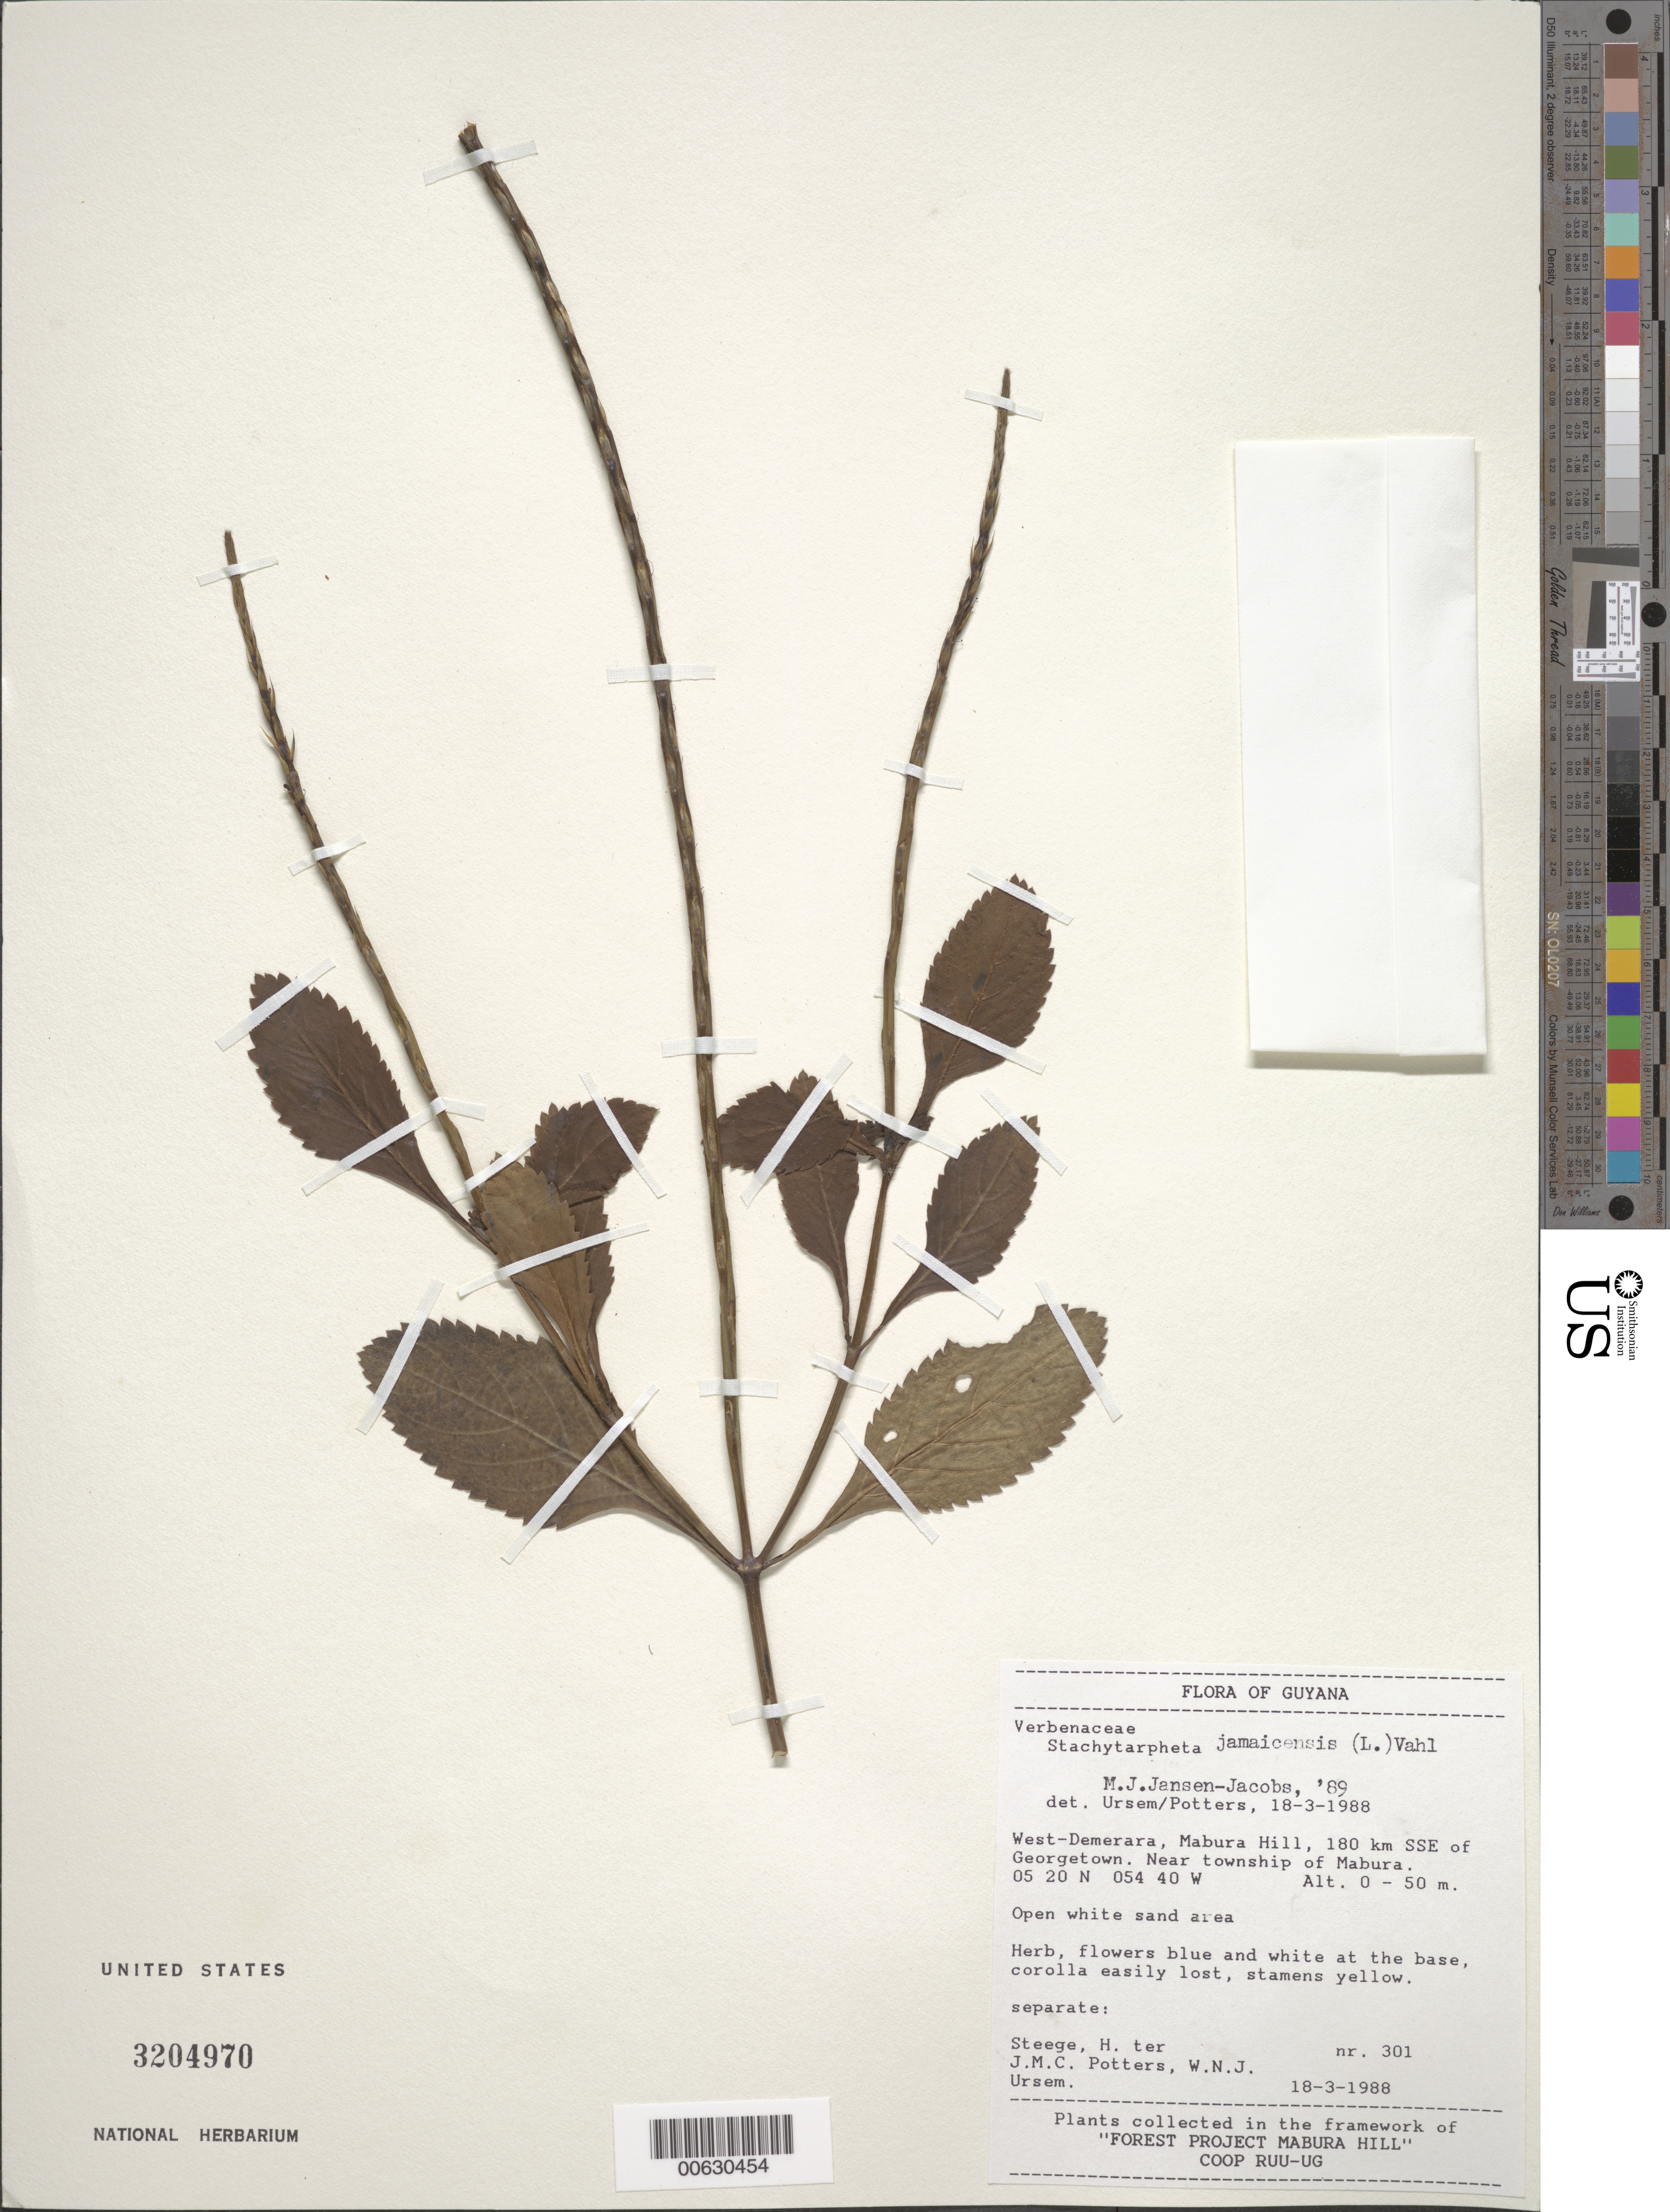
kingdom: Plantae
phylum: Tracheophyta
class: Magnoliopsida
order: Lamiales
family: Verbenaceae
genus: Stachytarpheta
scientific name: Stachytarpheta jamaicensis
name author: (L.) Vahl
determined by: Ursem, W. N.; Potters, J. M.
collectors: H. ter Steege, J. Potters & W. Ursem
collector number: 301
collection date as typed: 18-Mar-88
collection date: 1988-03-18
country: Guyana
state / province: U. Demerara-Berbice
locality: Mabura Hill, 180 km SSE of Georgetown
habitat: Open white sand area.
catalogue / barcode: US 3204970